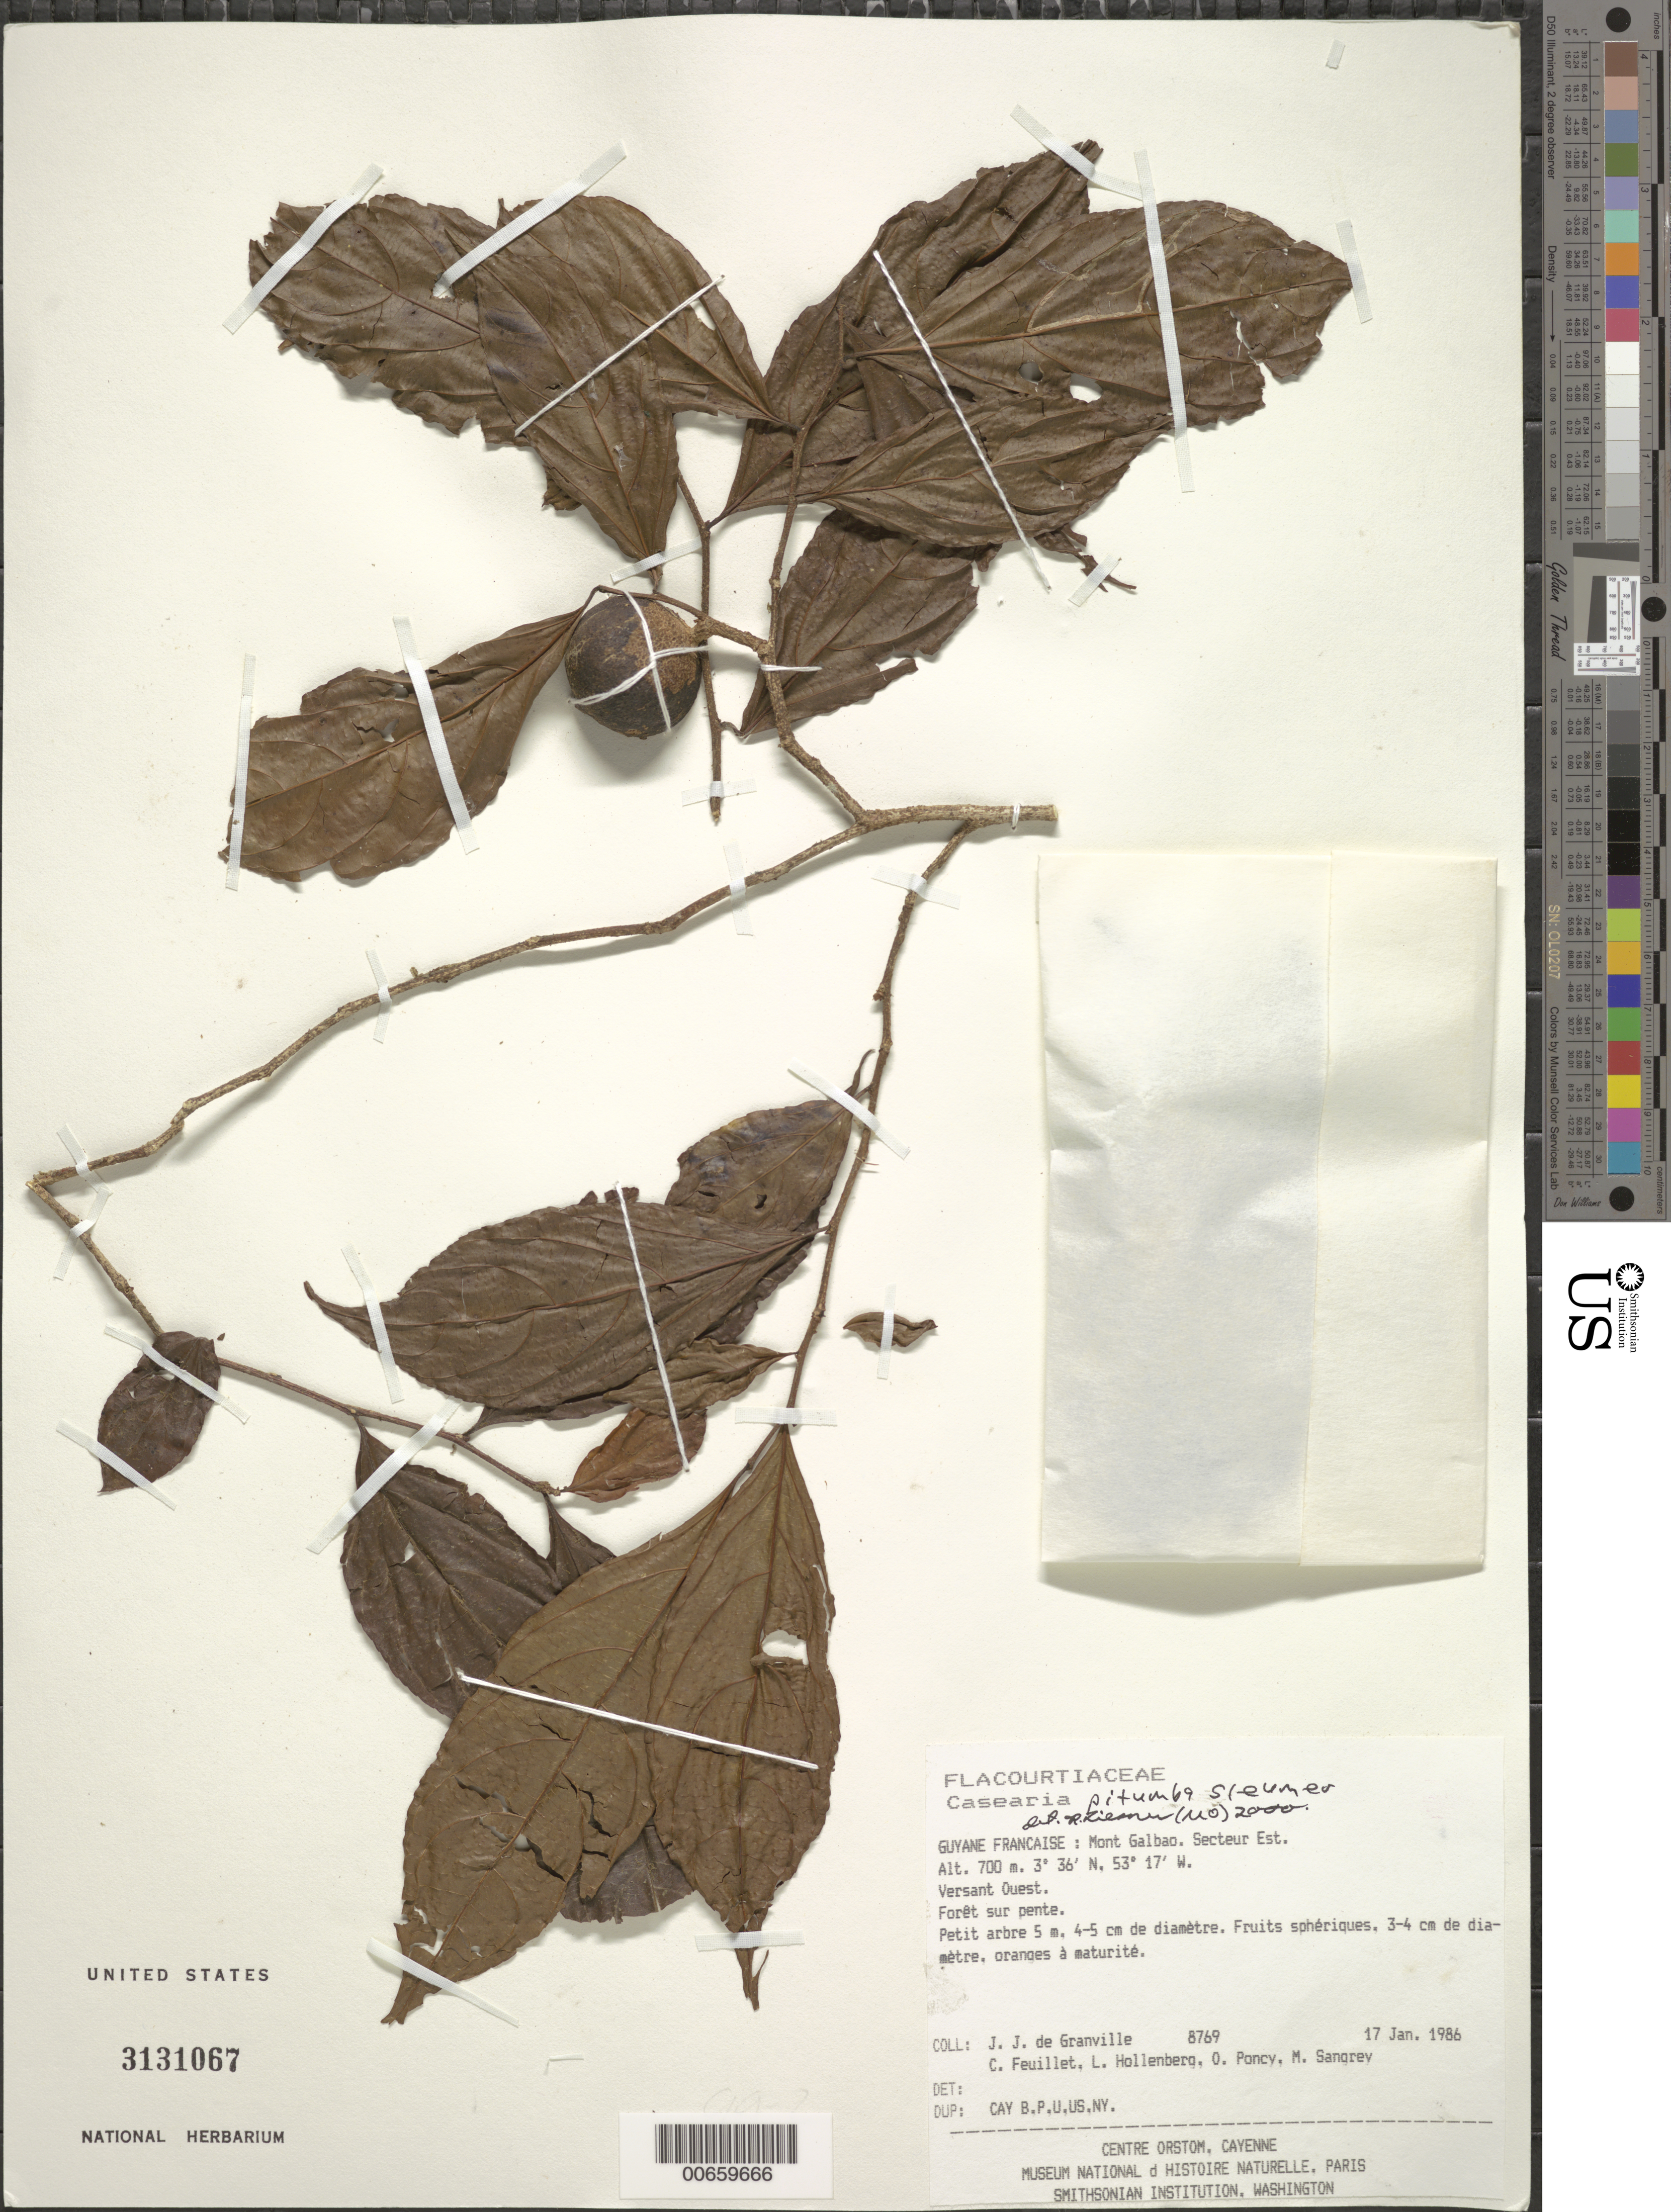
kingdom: Plantae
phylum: Tracheophyta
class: Magnoliopsida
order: Malpighiales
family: Salicaceae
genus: Casearia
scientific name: Casearia pitumba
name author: Sleumer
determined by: Liesner, R. L.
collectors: J.-J. de Granville, C. Feuillet, L. Hollenberg, O. Poncy & M. S. Sangrey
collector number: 8769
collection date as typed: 17-Jan-86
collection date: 1986-01-17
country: French Guiana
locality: Mont Galbao. Secteur Est. Versant Ouest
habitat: Forêt sur pente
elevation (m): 700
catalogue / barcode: US 3131067